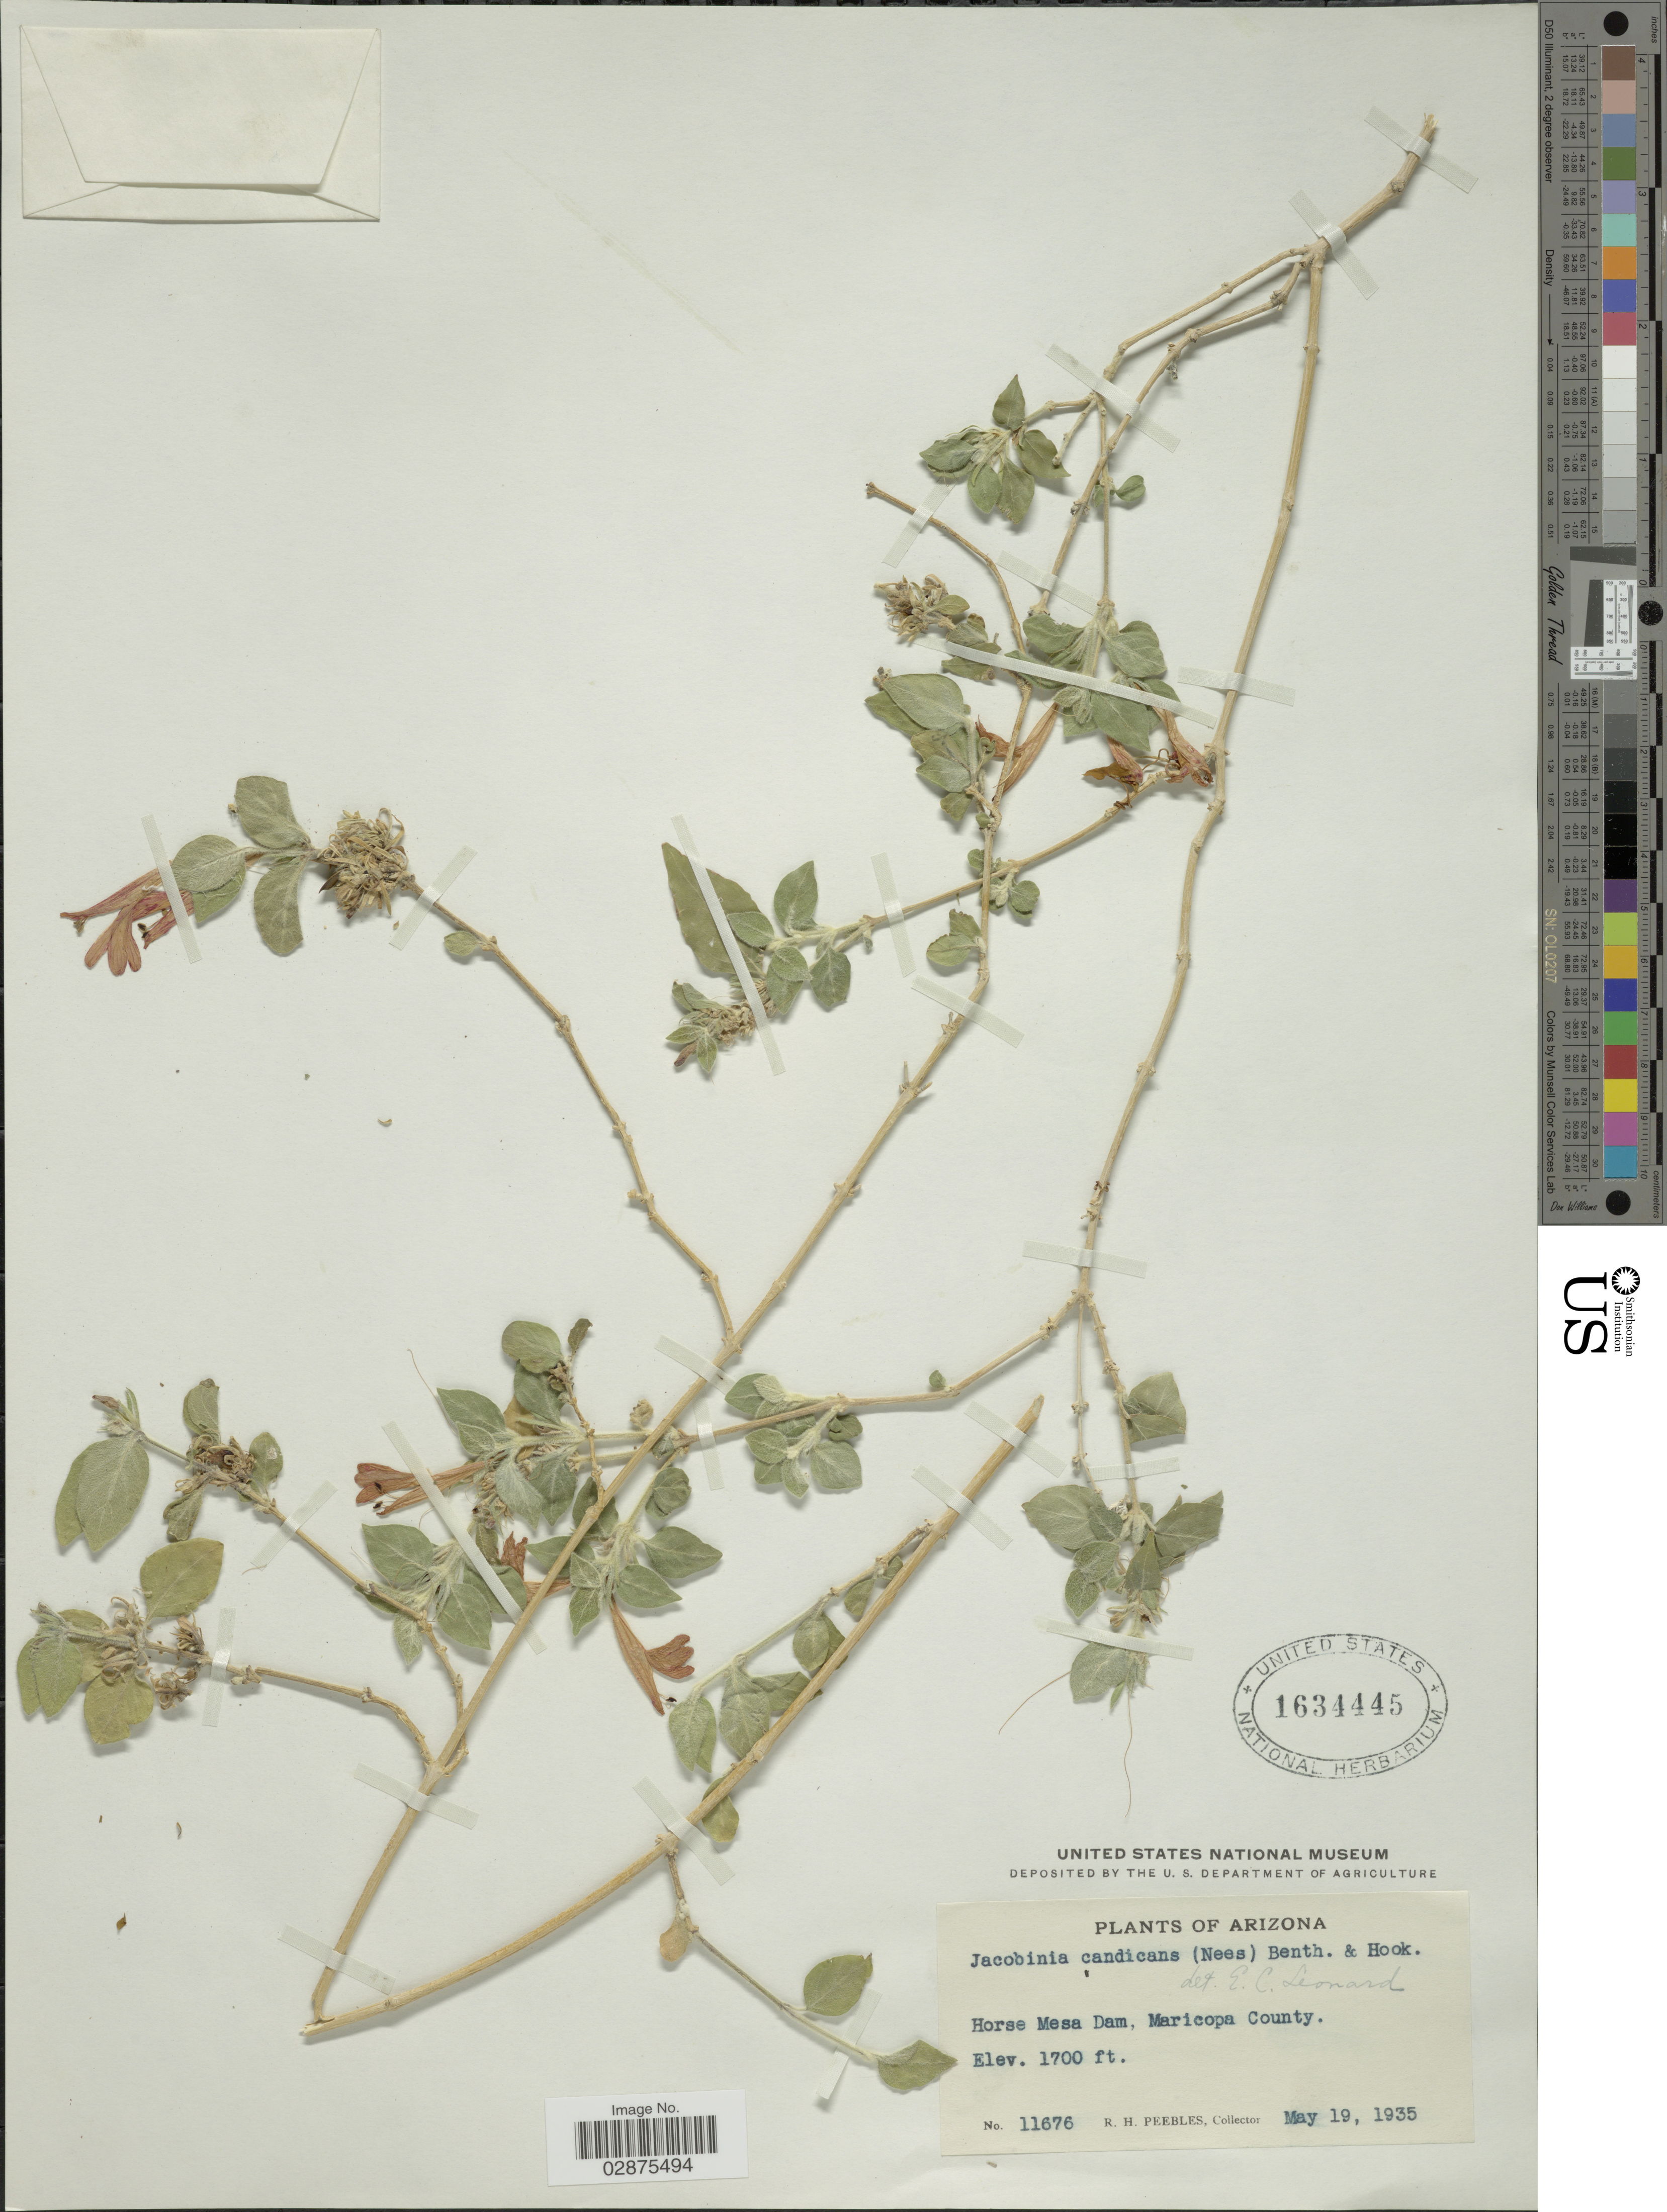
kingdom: Plantae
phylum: Tracheophyta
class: Magnoliopsida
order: Lamiales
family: Acanthaceae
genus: Justicia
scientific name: Justicia candicans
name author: (Nees) L.D. Benson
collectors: R. H. Peebles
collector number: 11676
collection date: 1935-05-19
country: United States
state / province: Arizona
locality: Horse Mesa Dam, Maricopa County.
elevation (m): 518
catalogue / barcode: US 1634445